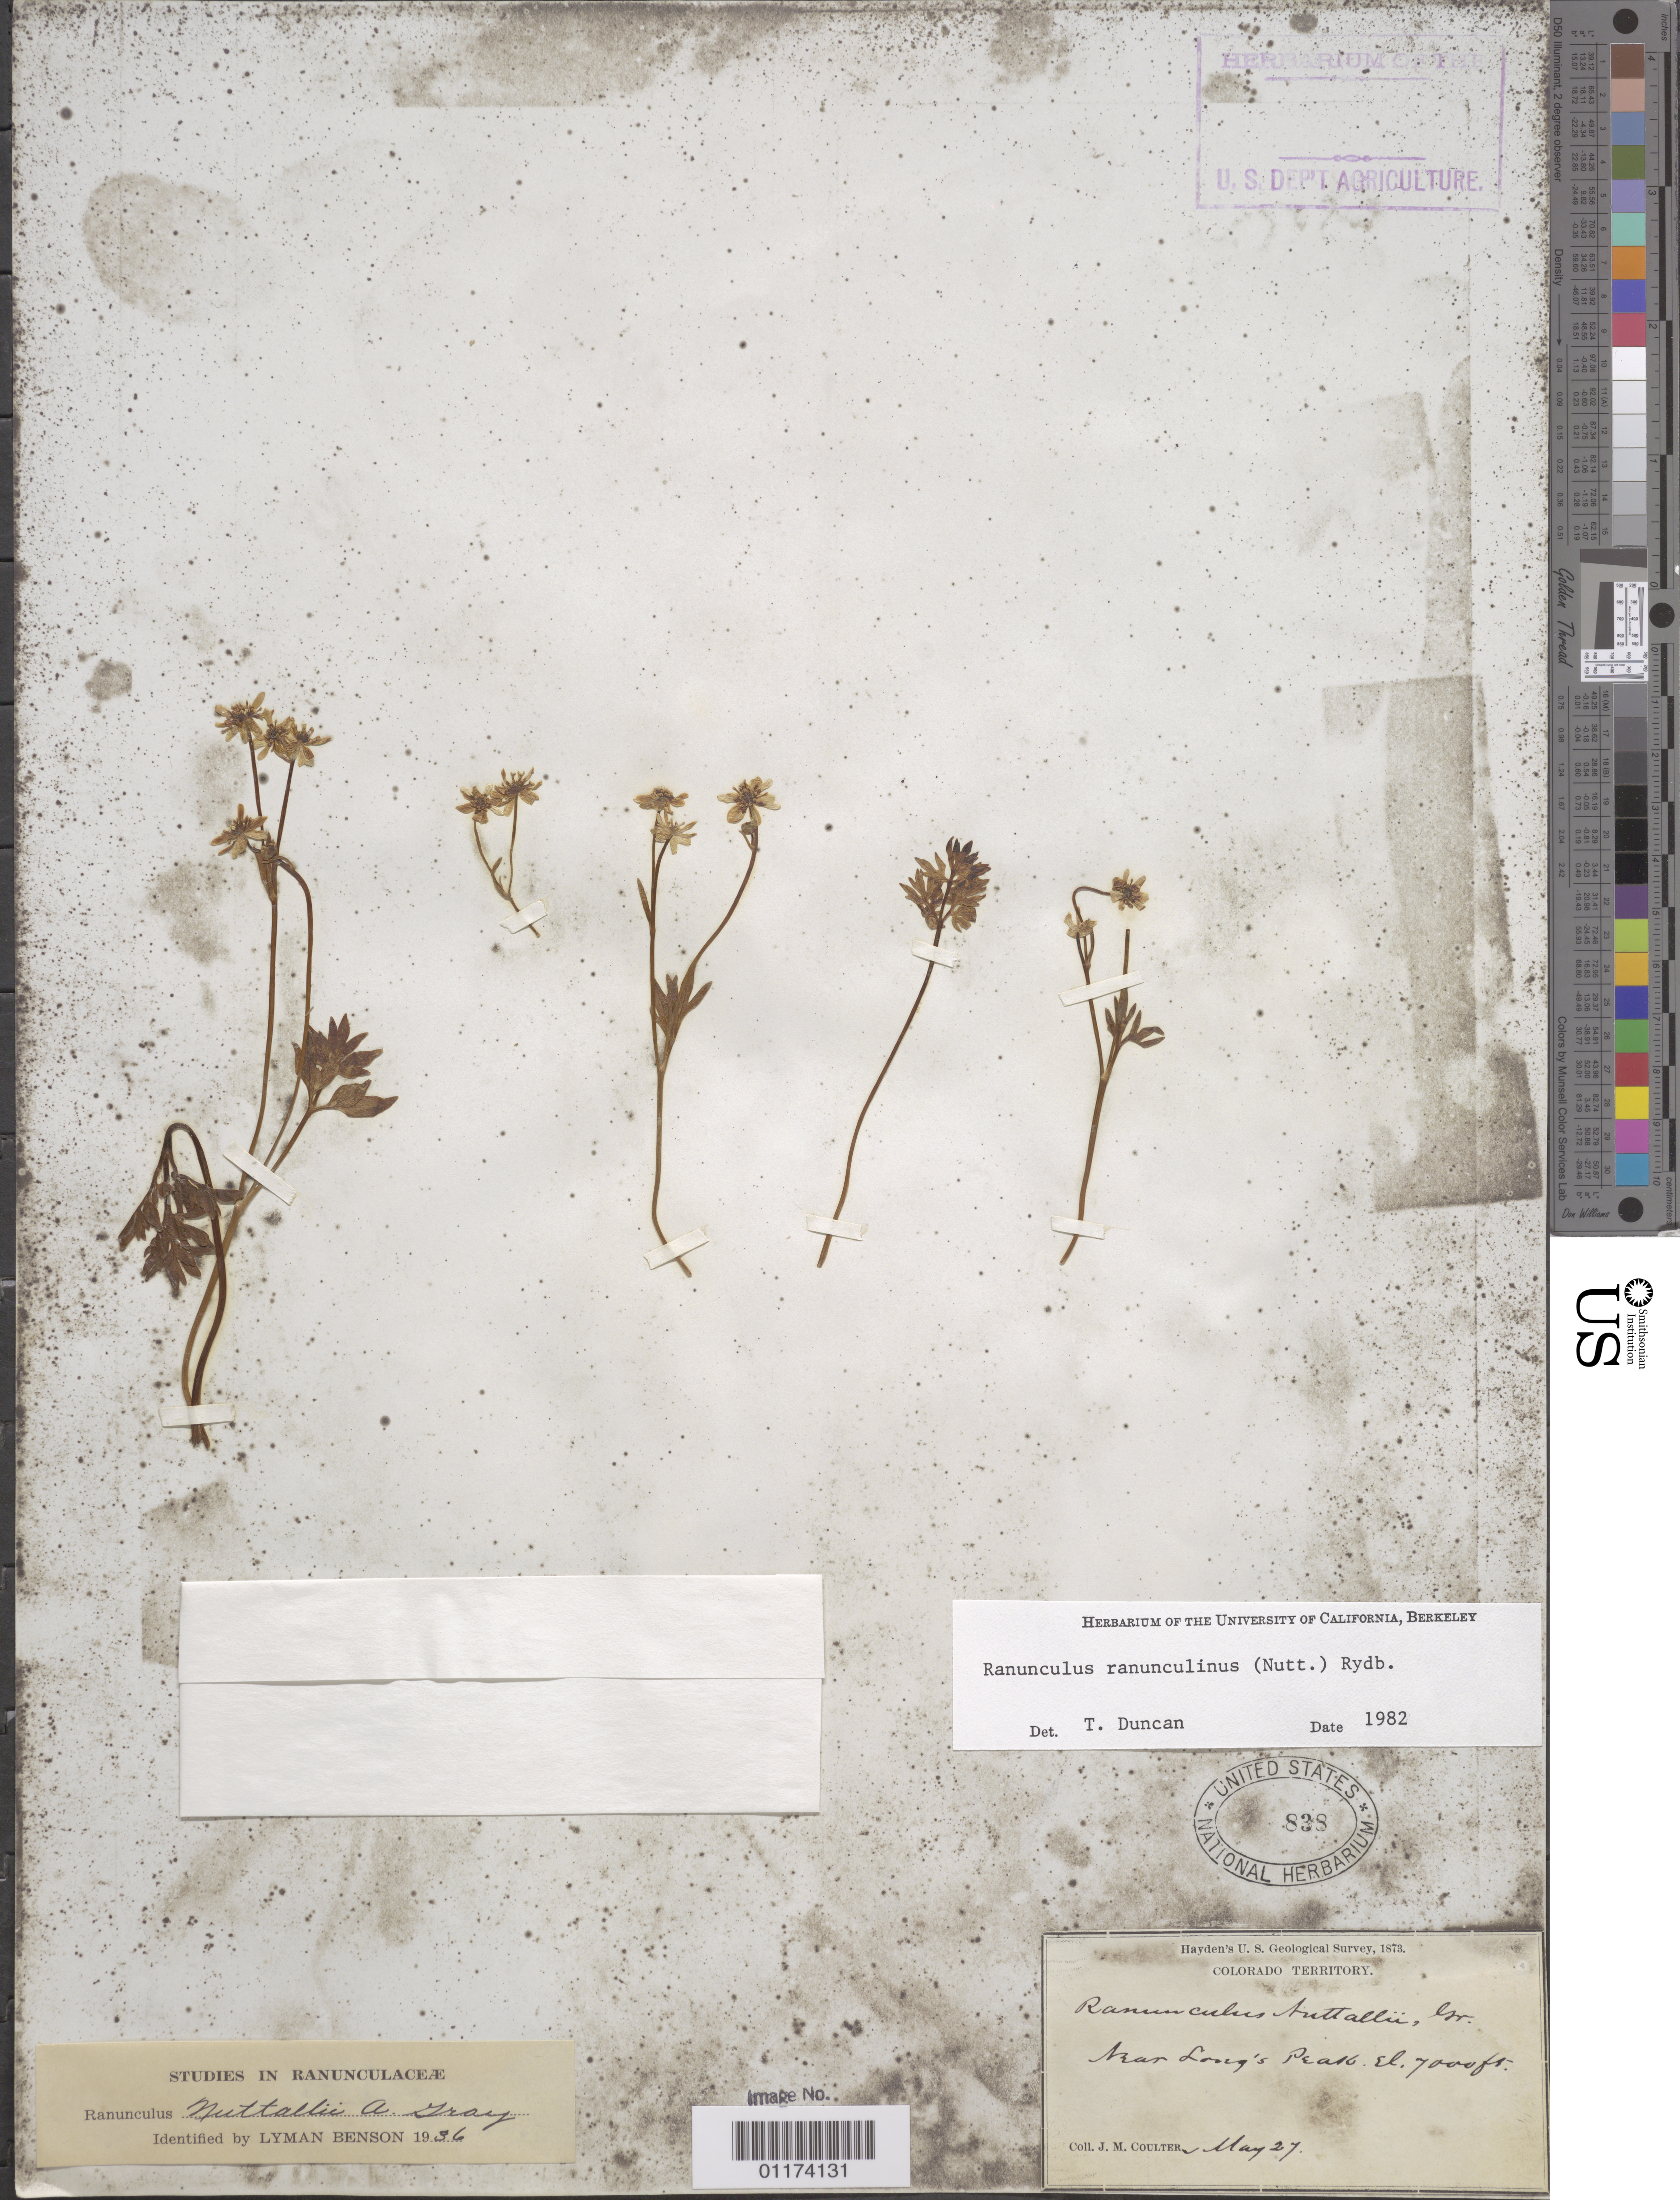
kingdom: Plantae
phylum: Tracheophyta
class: Magnoliopsida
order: Ranunculales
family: Ranunculaceae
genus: Ranunculus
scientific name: Ranunculus ranunculinus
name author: (Nutt.) Rydb.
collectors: J. M. Coulter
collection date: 1873-05-27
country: United States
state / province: Colorado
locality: Near Long's Peak.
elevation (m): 2134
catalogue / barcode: US 838